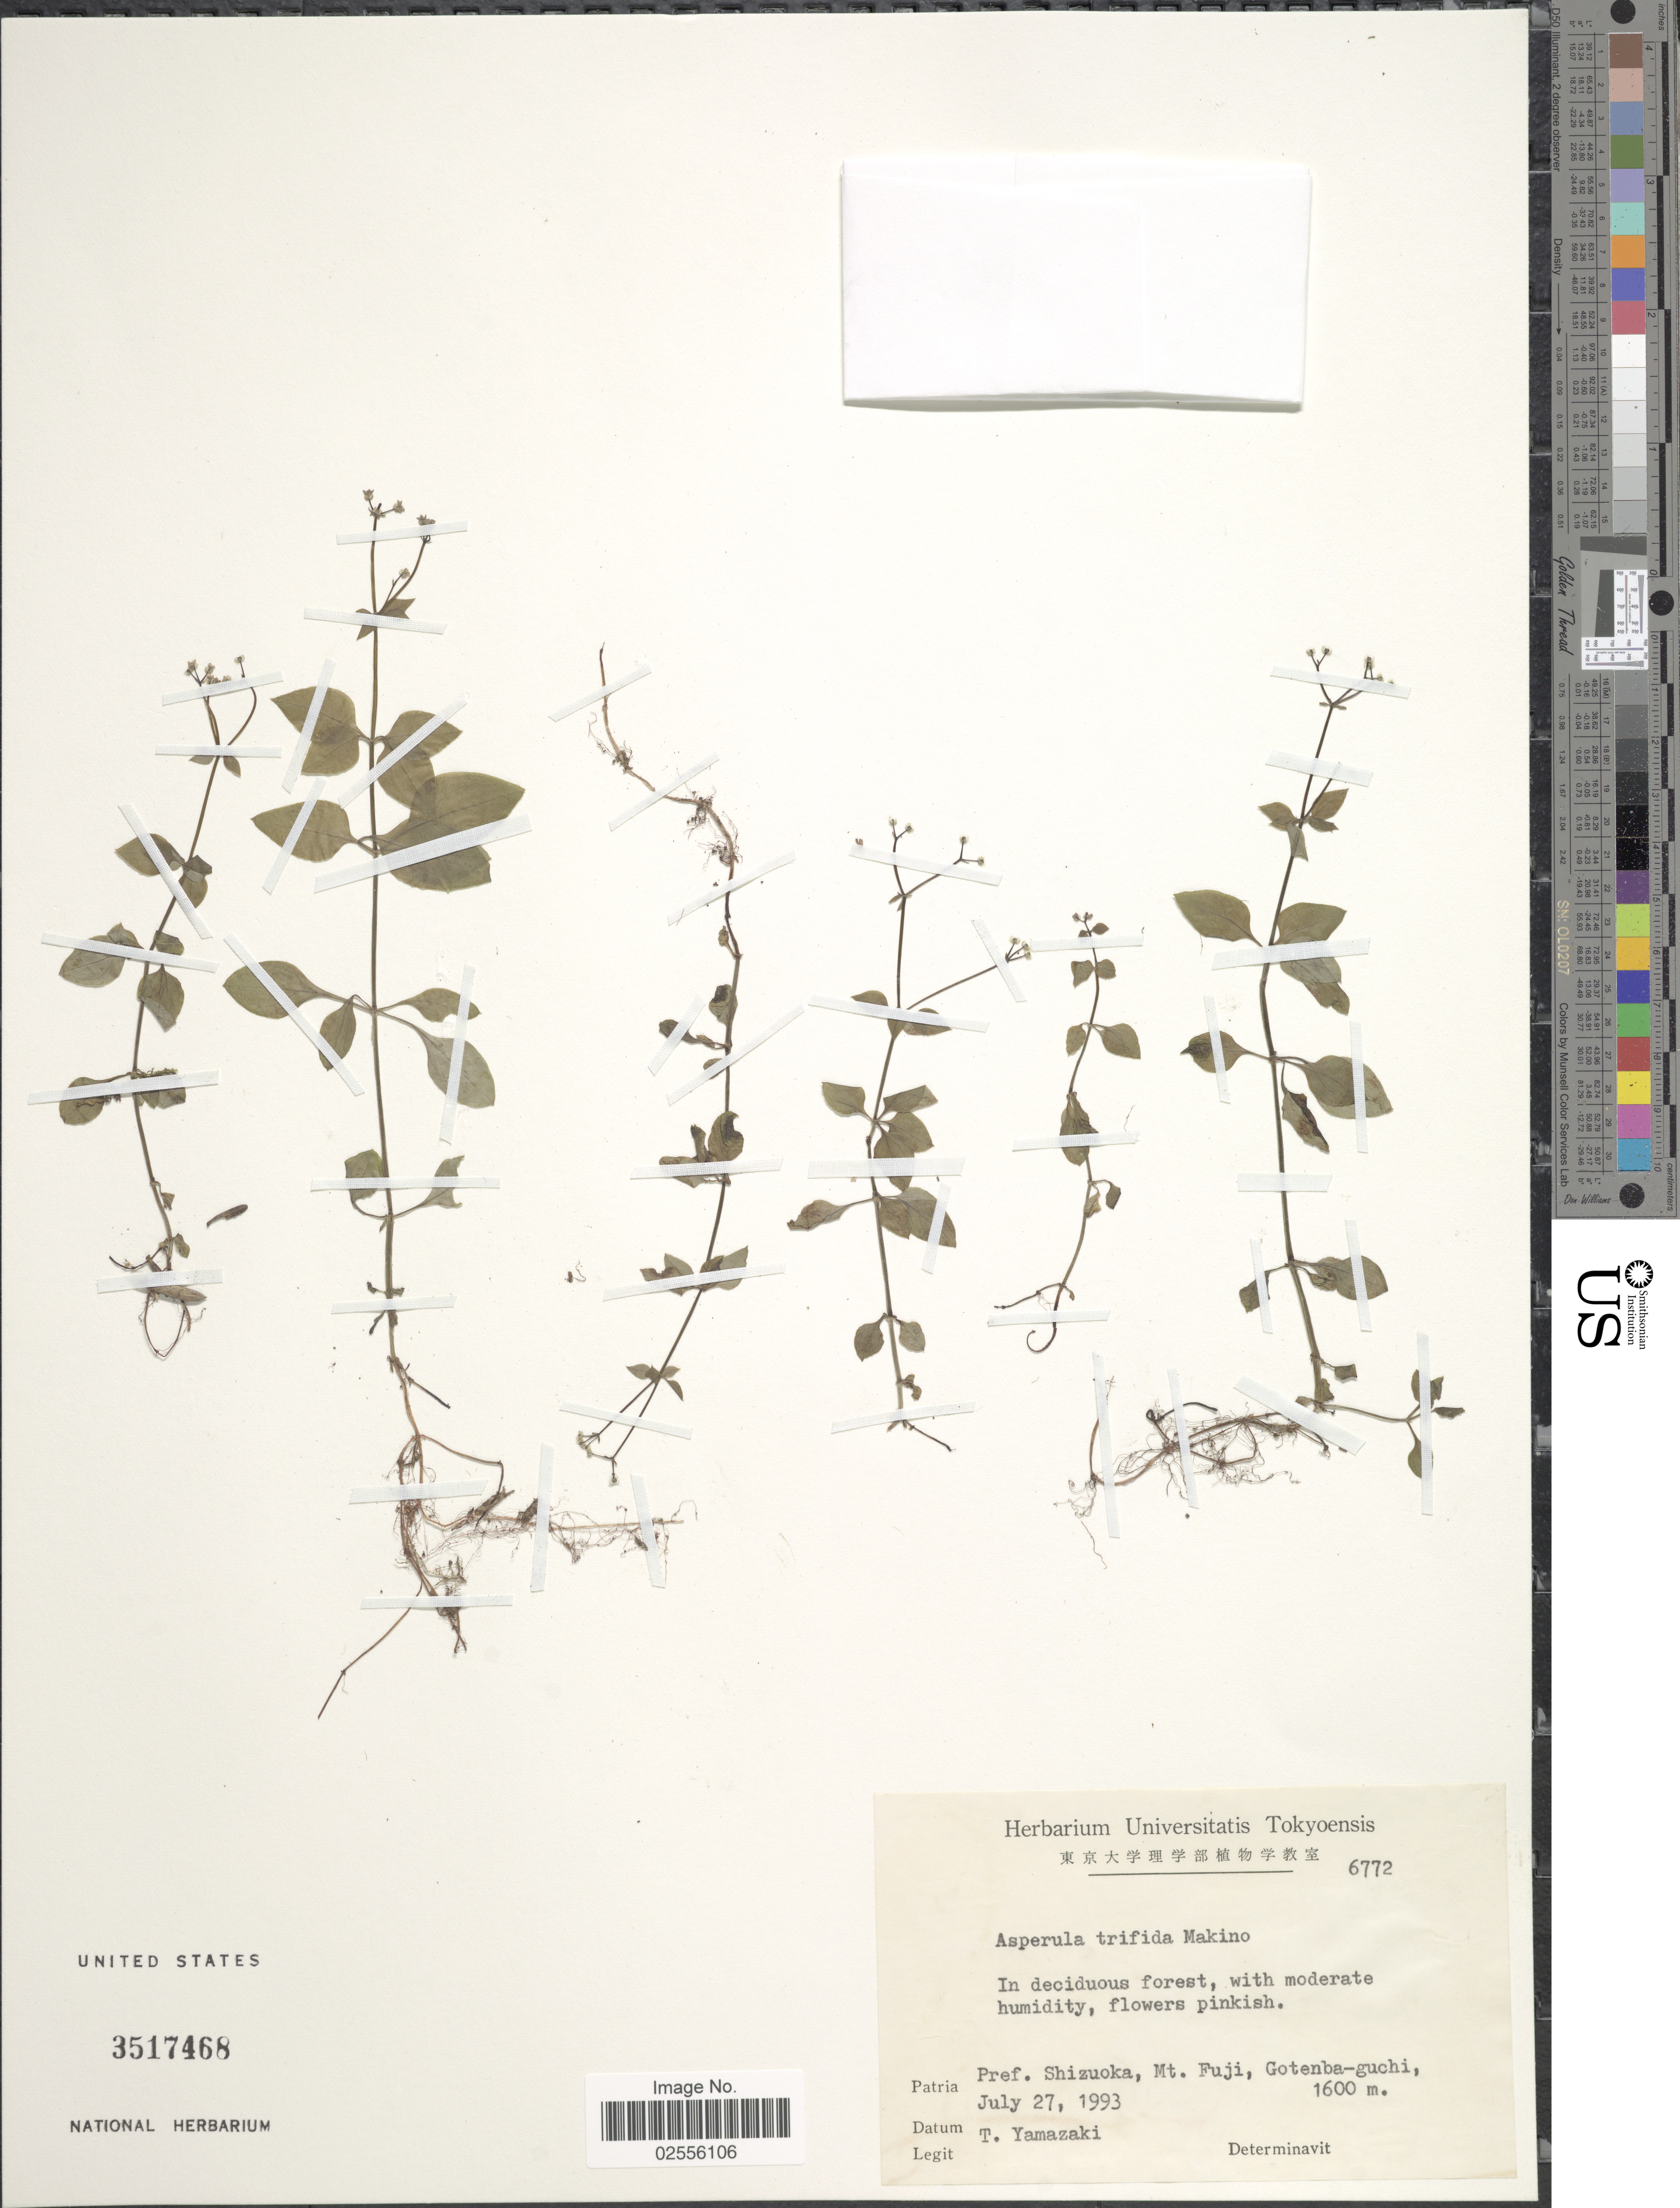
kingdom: Plantae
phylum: Tracheophyta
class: Magnoliopsida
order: Gentianales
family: Rubiaceae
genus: Asperula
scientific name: Asperula trifida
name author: Makino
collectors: T. Yamazaki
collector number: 6772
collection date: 1993-07-27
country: Japan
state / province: Sizuoka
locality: In deciduous forest, Pref. Shizuoka, Mt. Fuji, Gotenba-guchi.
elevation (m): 1600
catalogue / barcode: US 3517468